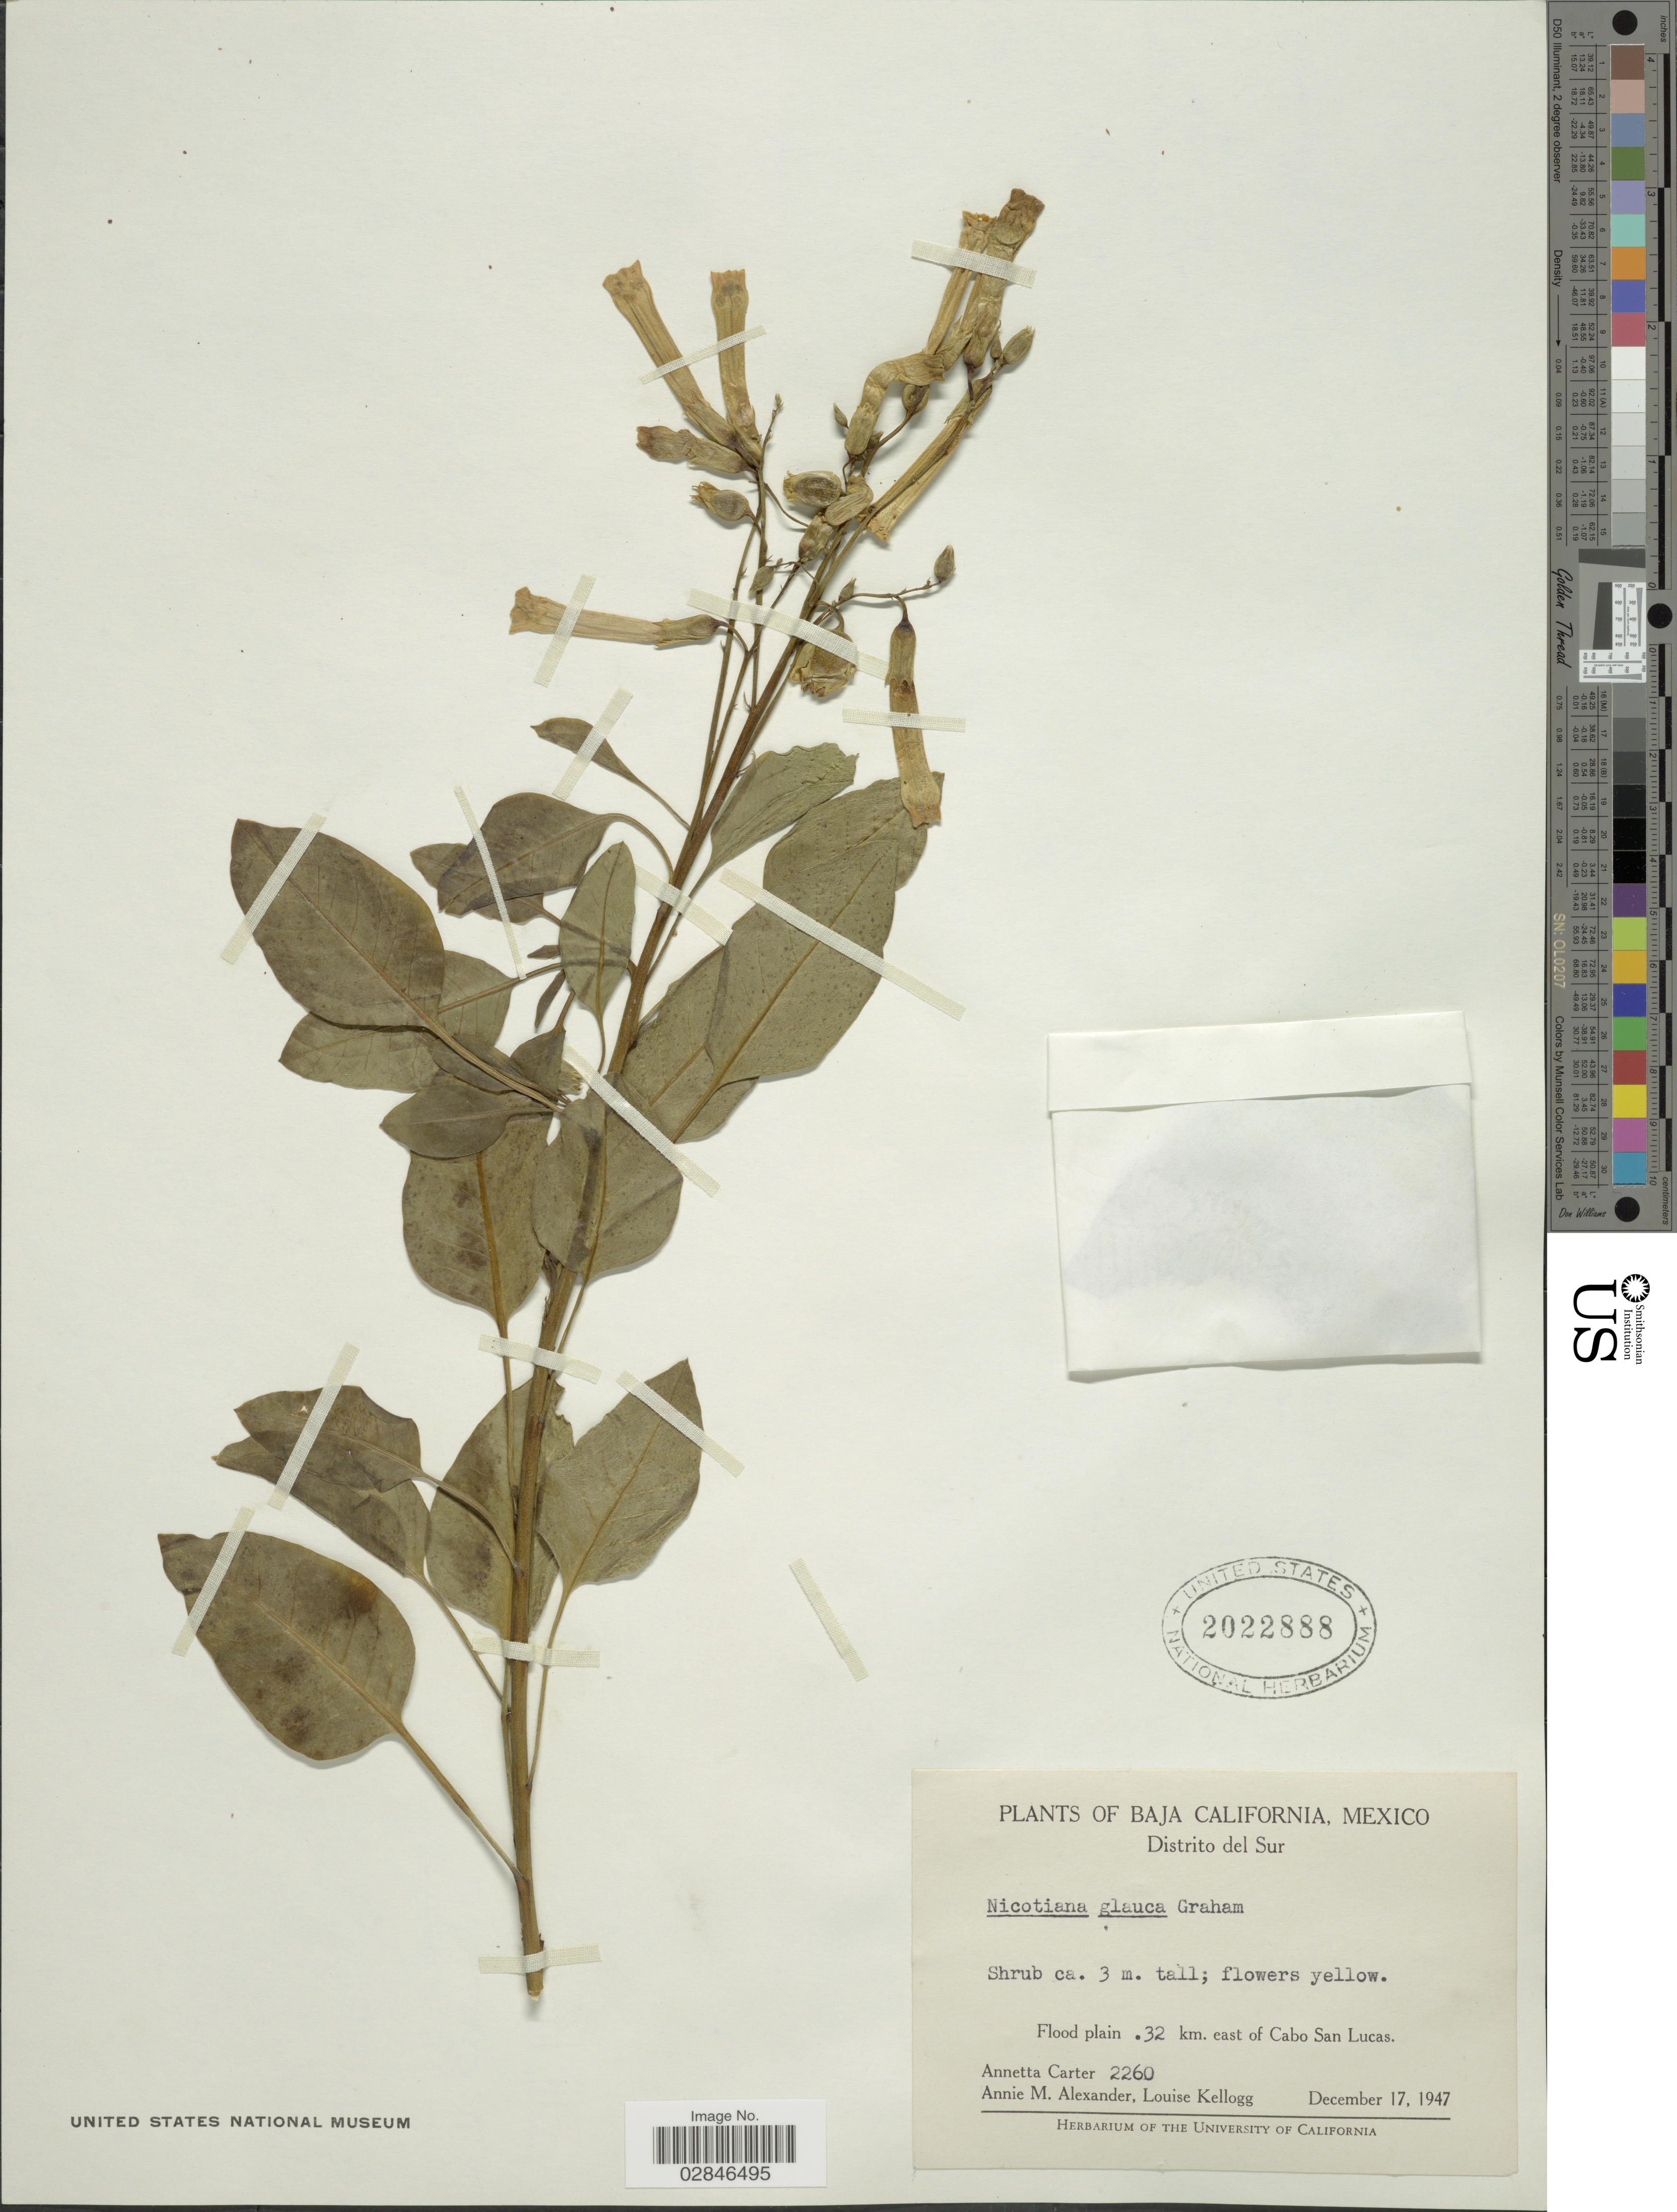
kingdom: Plantae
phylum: Tracheophyta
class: Magnoliopsida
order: Solanales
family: Solanaceae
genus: Nicotiana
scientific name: Nicotiana glauca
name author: Graham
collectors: A. Carter, A. M. Alexander & L. Kellogg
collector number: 2260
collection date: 1947-12-17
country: Mexico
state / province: Baja California Sur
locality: Distrito del Sur, 32 km. east of Cabo San Lucas.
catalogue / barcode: US 2022888